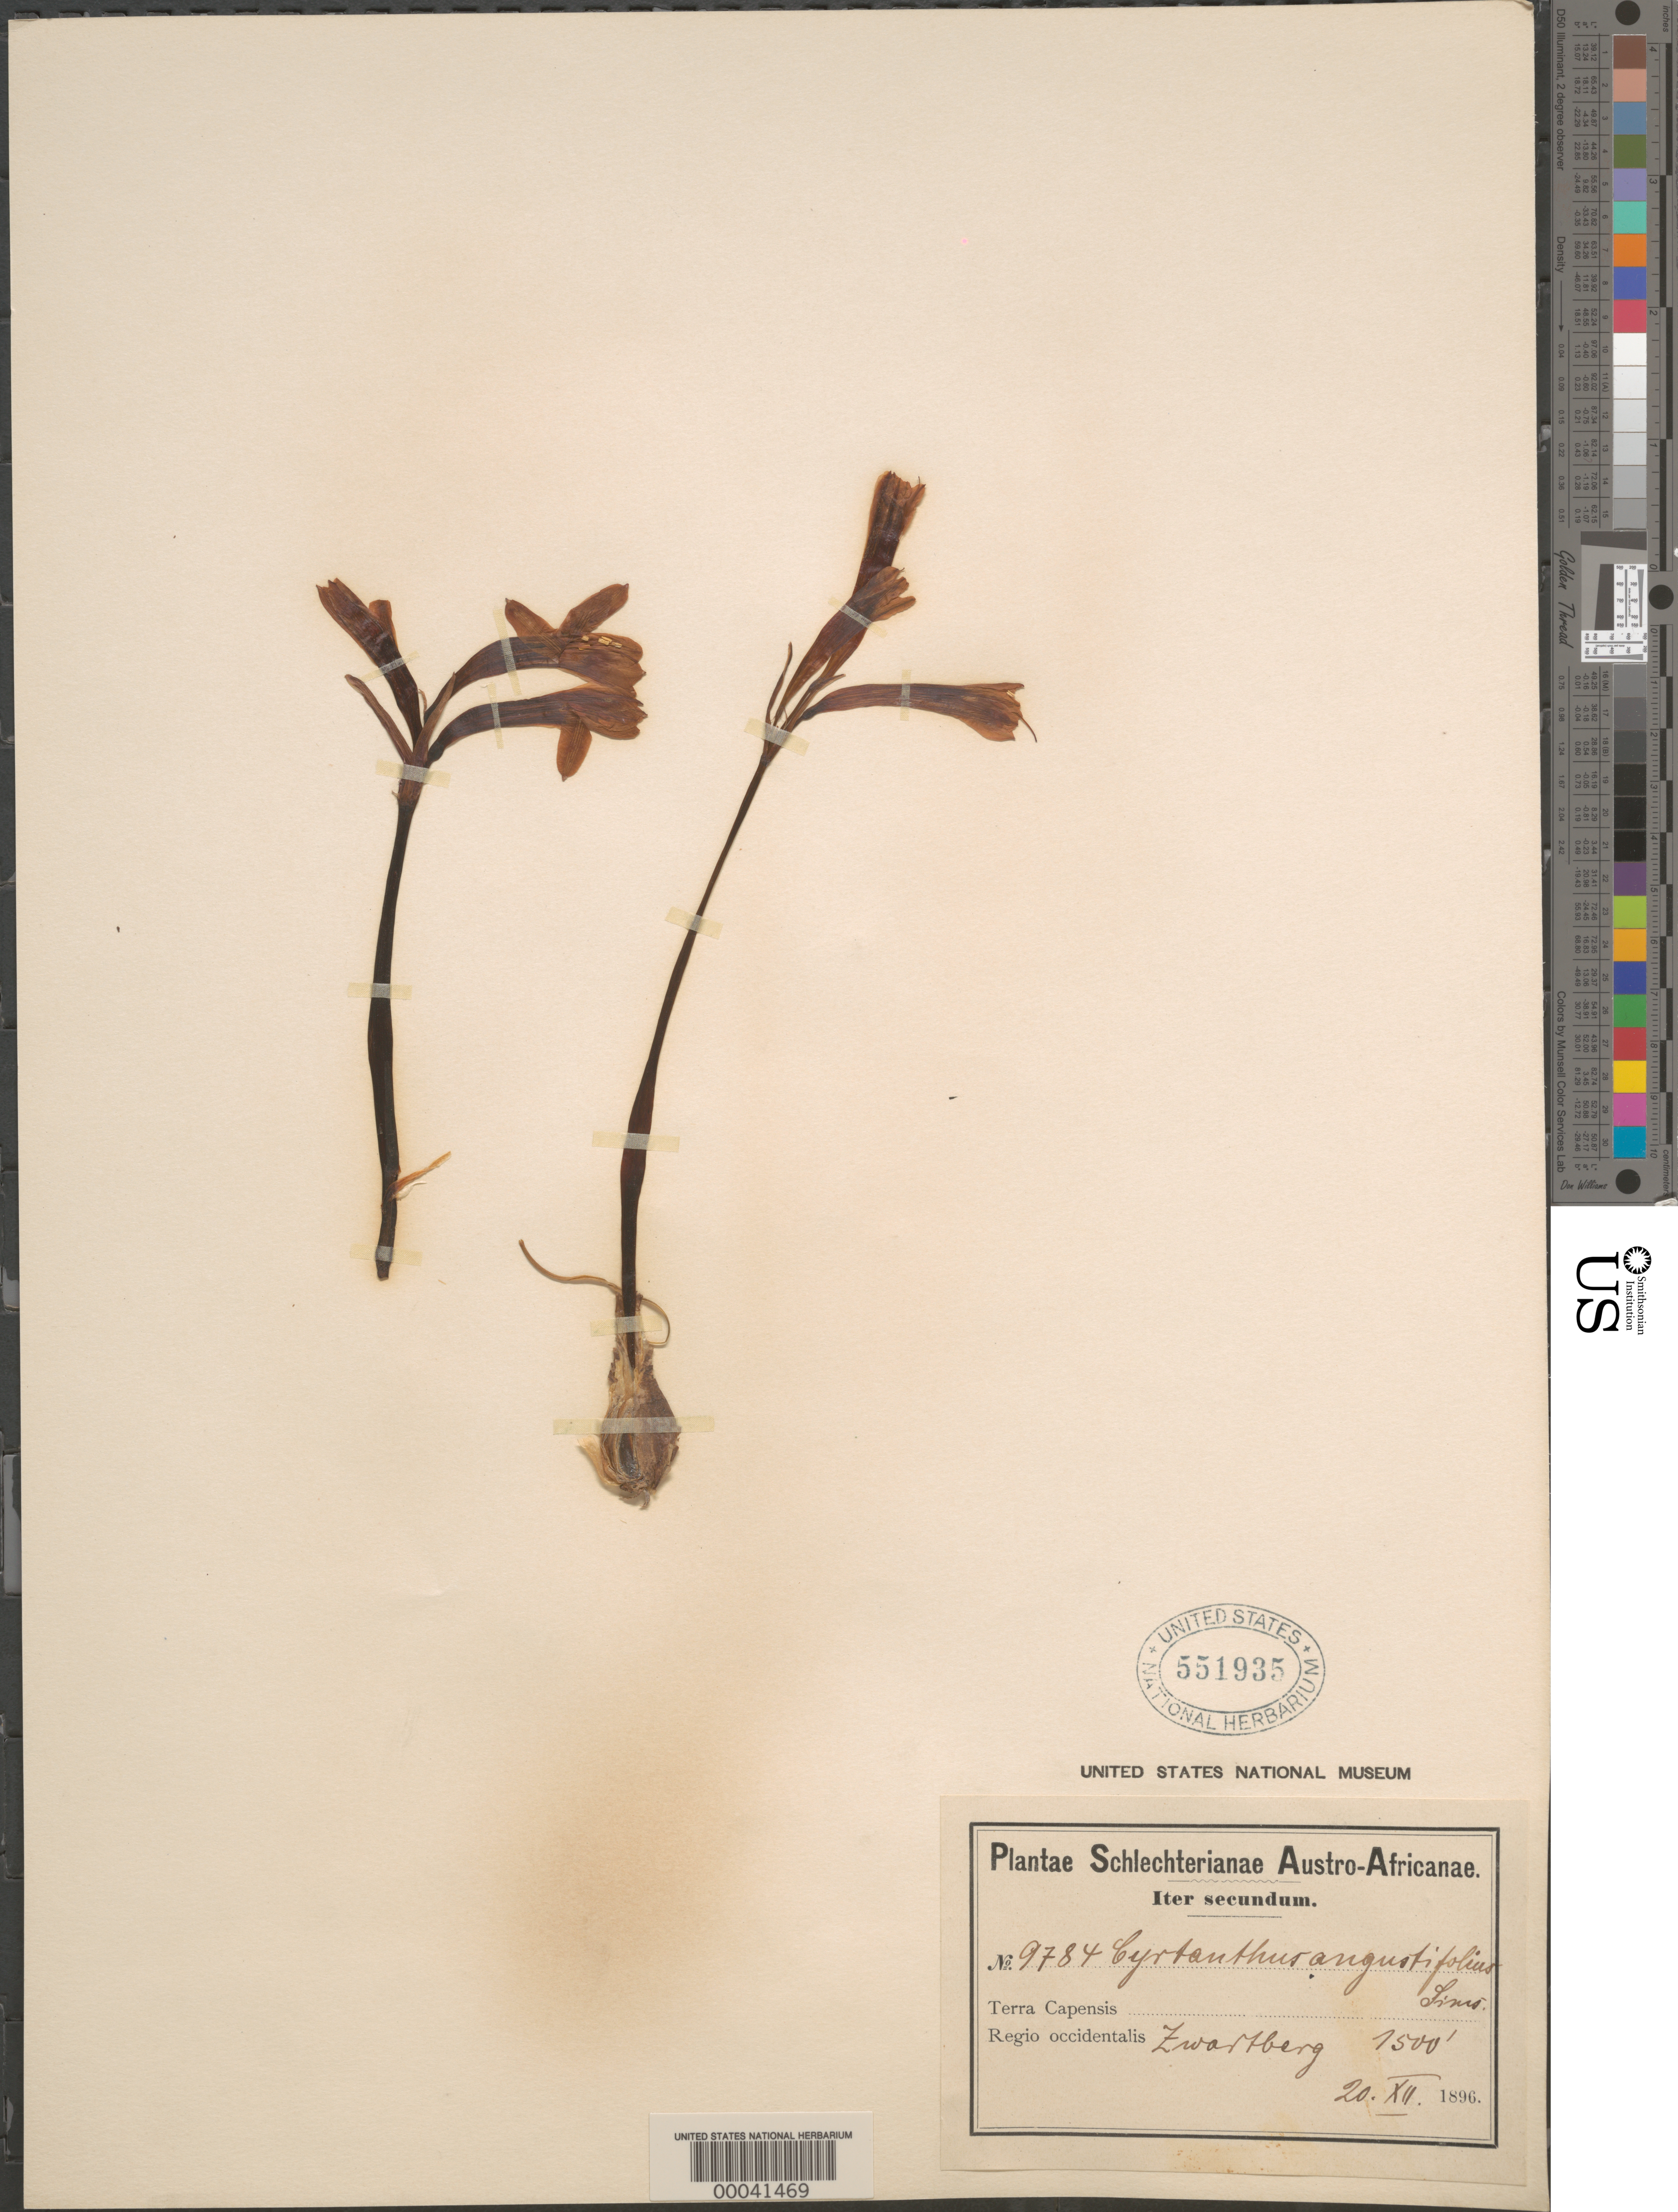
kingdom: Plantae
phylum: Tracheophyta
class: Liliopsida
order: Asparagales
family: Amaryllidaceae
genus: Cyrtanthus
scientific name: Cyrtanthus angustifolius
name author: Aiton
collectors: F. R. R. Schlechter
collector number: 9784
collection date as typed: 20 Dec 1896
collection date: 1896-12-20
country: South Africa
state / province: Western Cape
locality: Swartberg. Prince Albert Dist.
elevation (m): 457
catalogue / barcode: US 551935